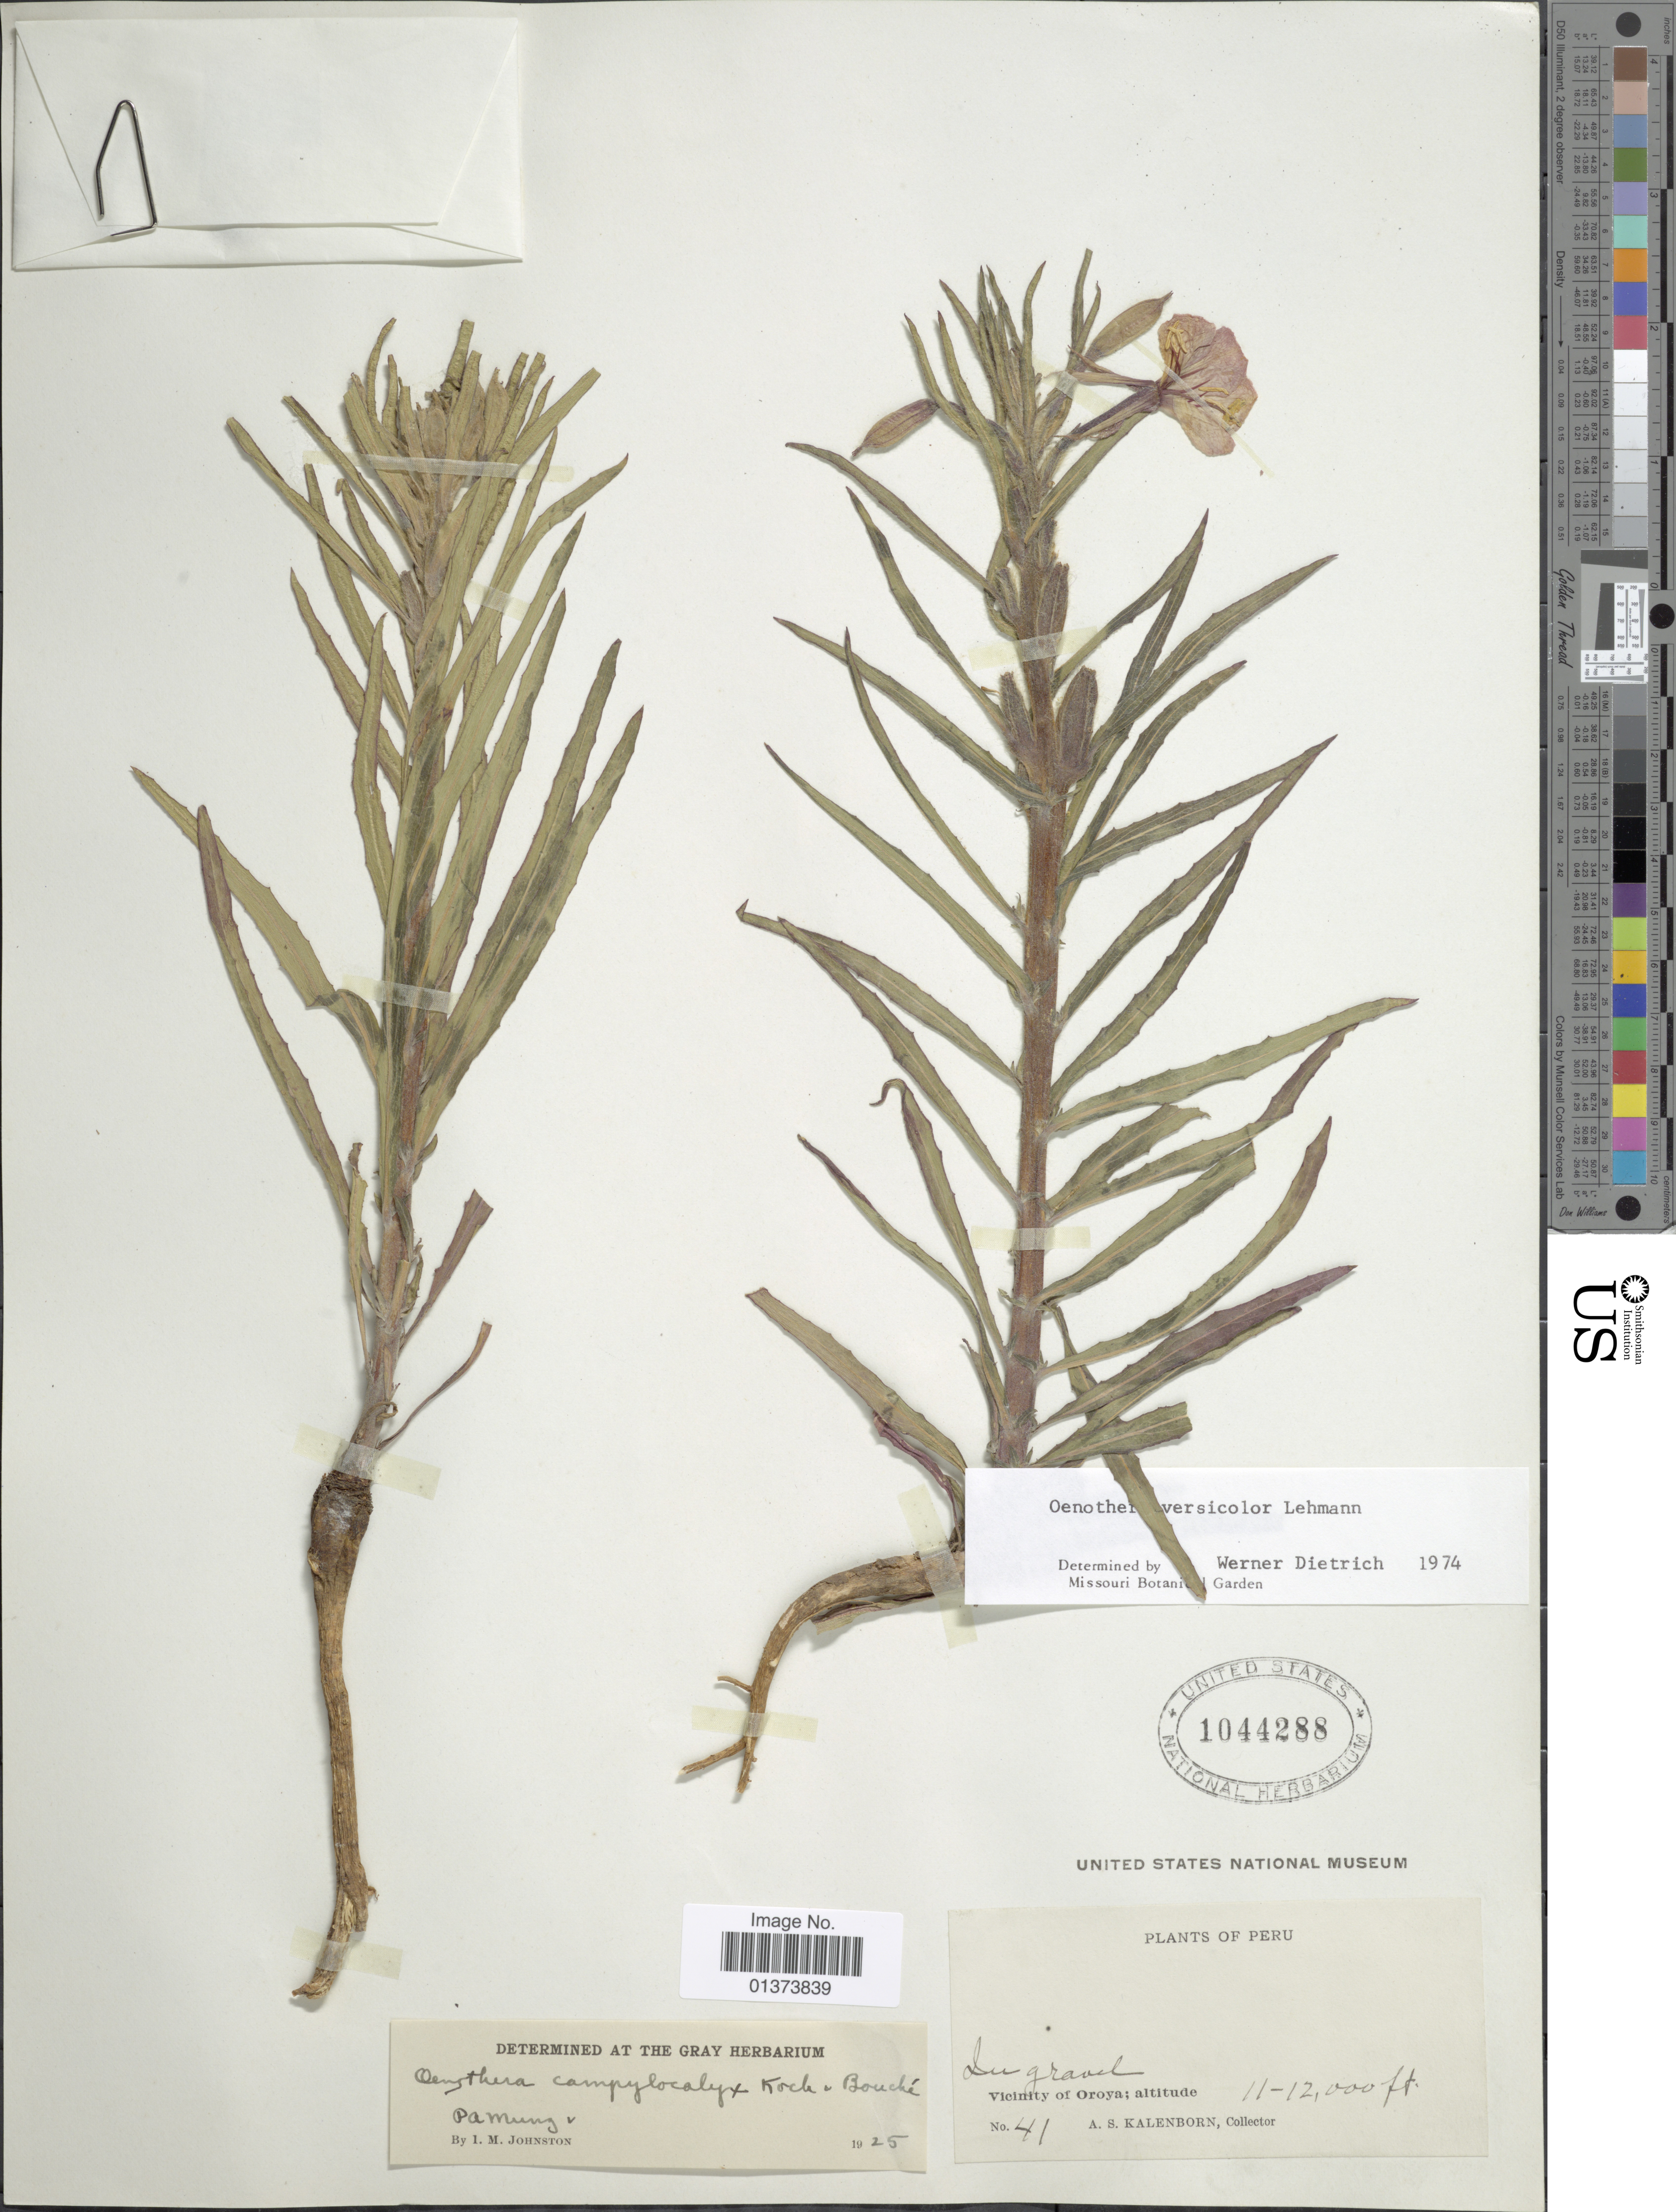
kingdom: Plantae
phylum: Tracheophyta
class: Magnoliopsida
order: Myrtales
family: Onagraceae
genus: Oenothera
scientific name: Oenothera versicolor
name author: Lehm.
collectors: A. Kalenborn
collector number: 41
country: Peru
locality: Vicinity of Oroya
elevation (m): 3353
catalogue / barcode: US 1044288